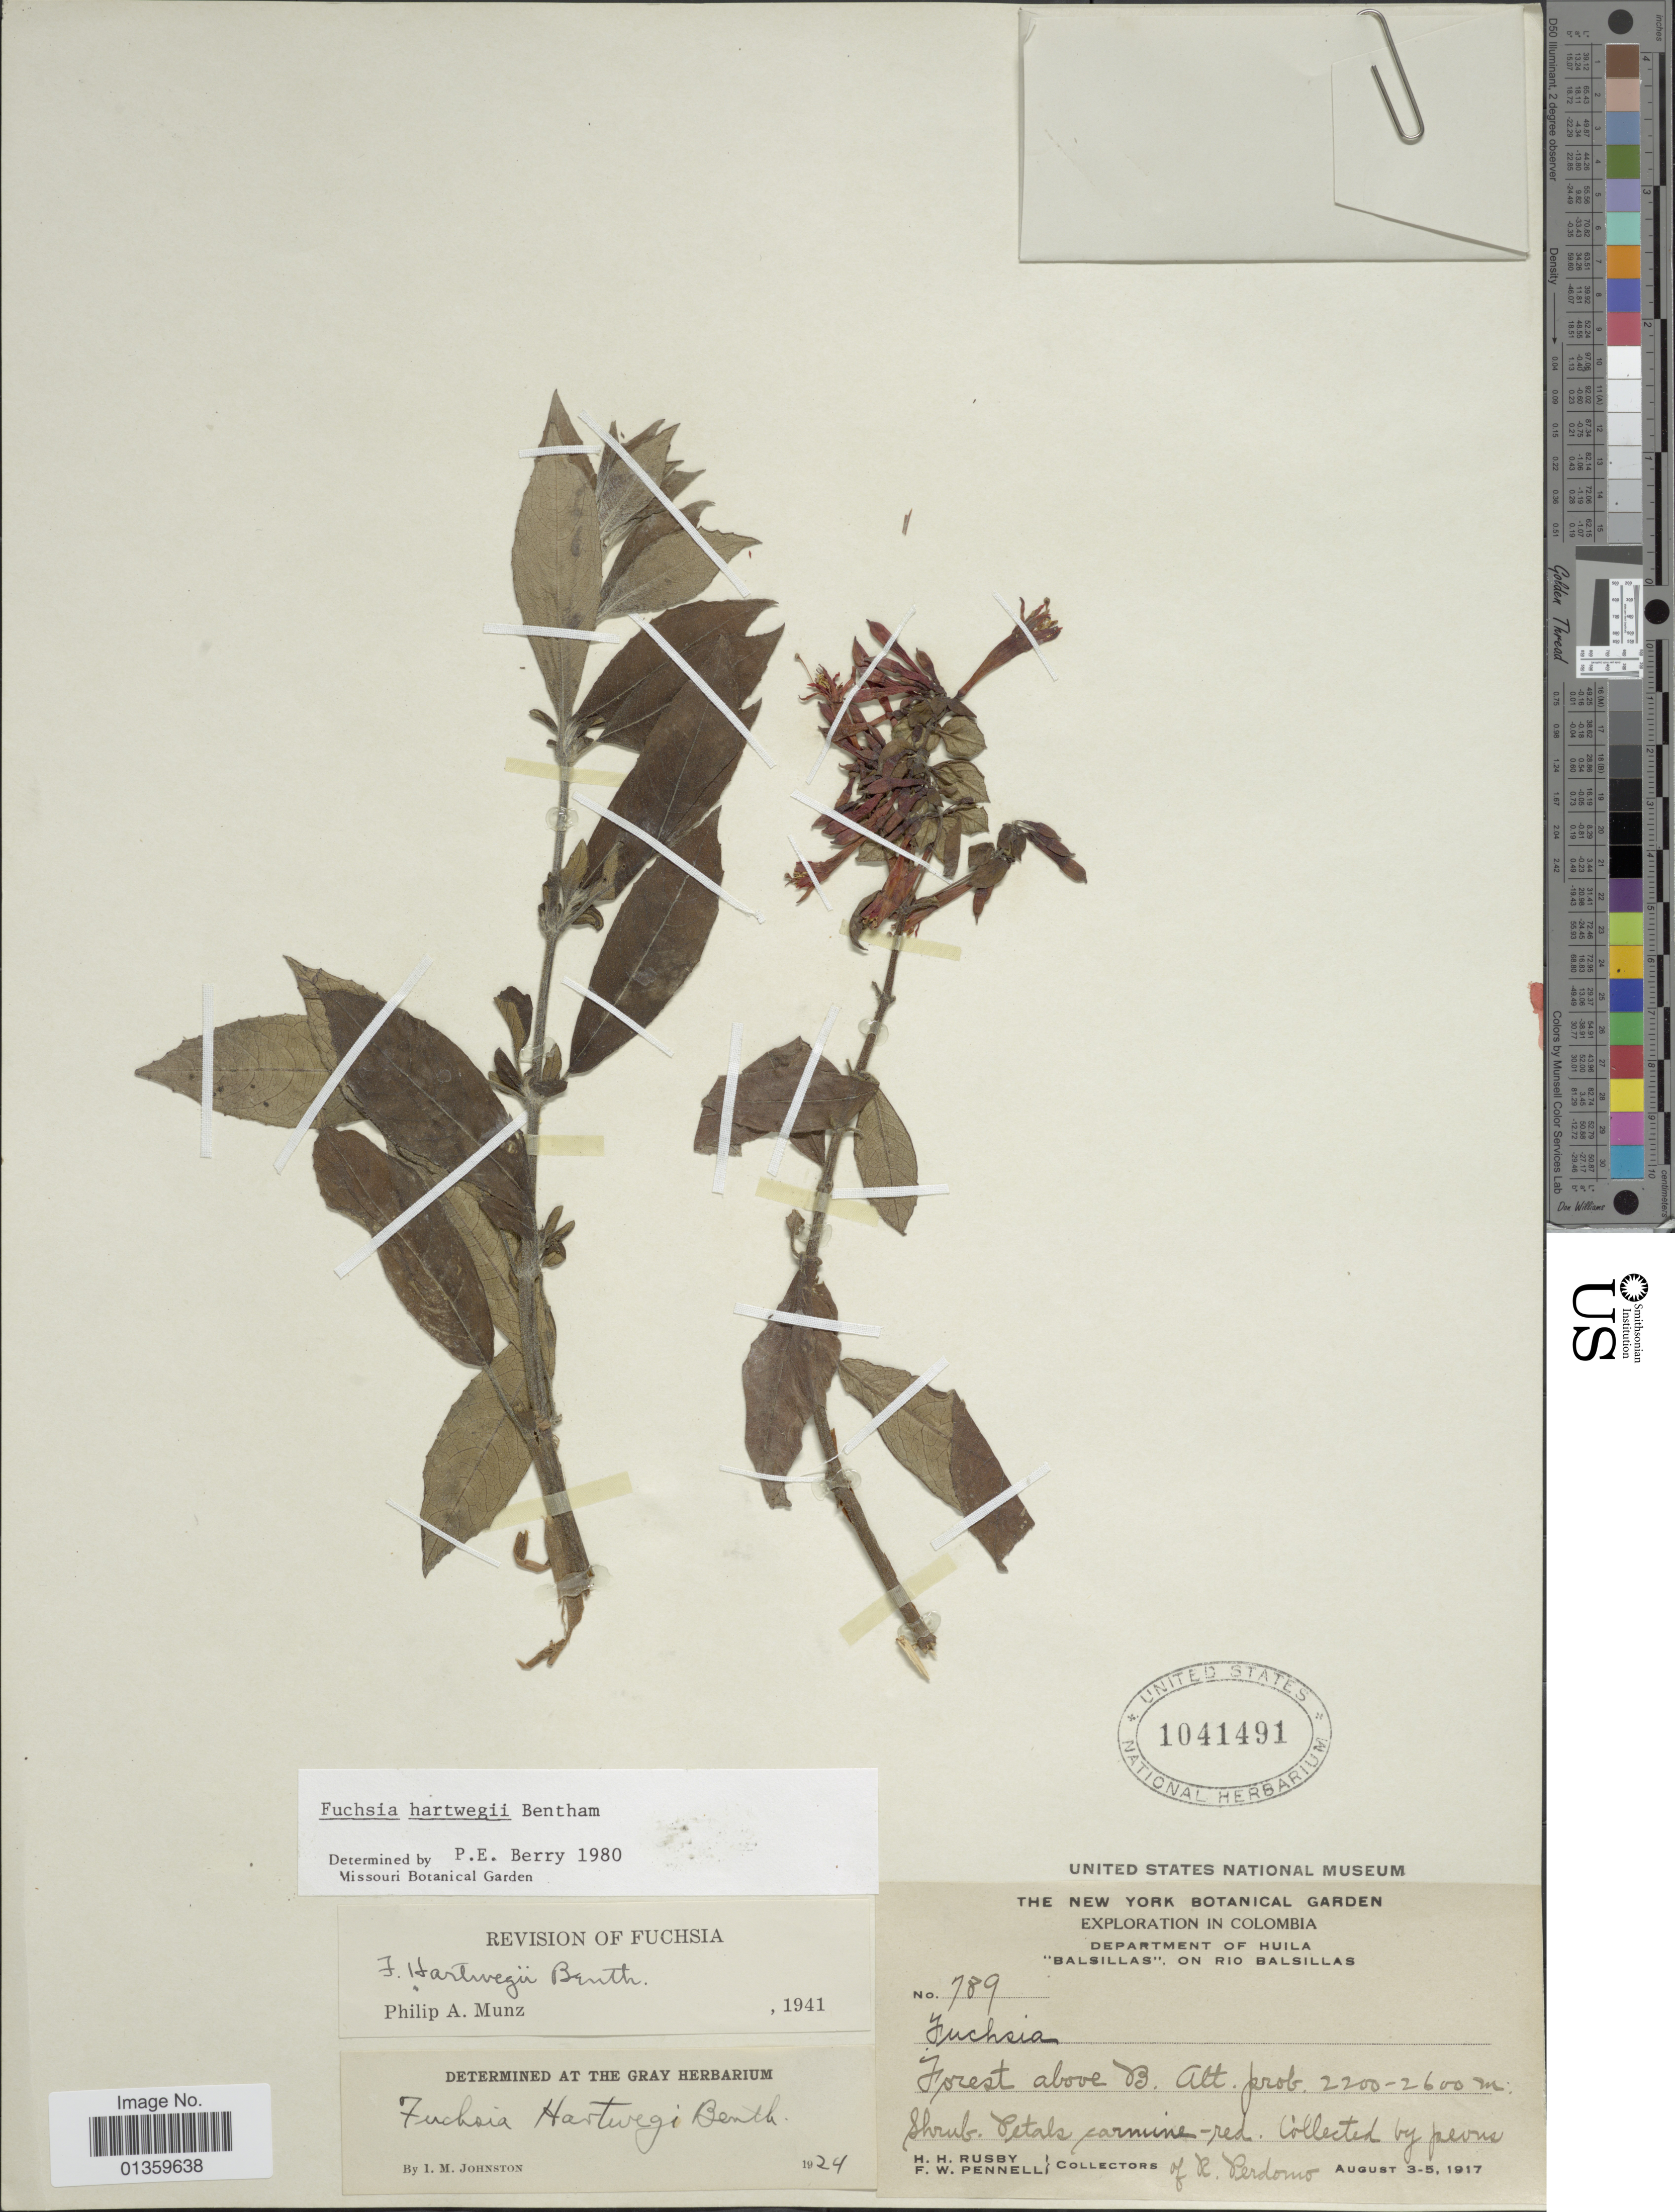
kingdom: Plantae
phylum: Tracheophyta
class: Magnoliopsida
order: Myrtales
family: Onagraceae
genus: Fuchsia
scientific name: Fuchsia hartwegii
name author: Benth.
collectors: H. H. Rusby & F. W. Pennell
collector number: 789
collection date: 1917-08-03/1917-08-05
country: Colombia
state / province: Huila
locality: Balsillas on Rio Balsillas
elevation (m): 2200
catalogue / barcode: US 1041491